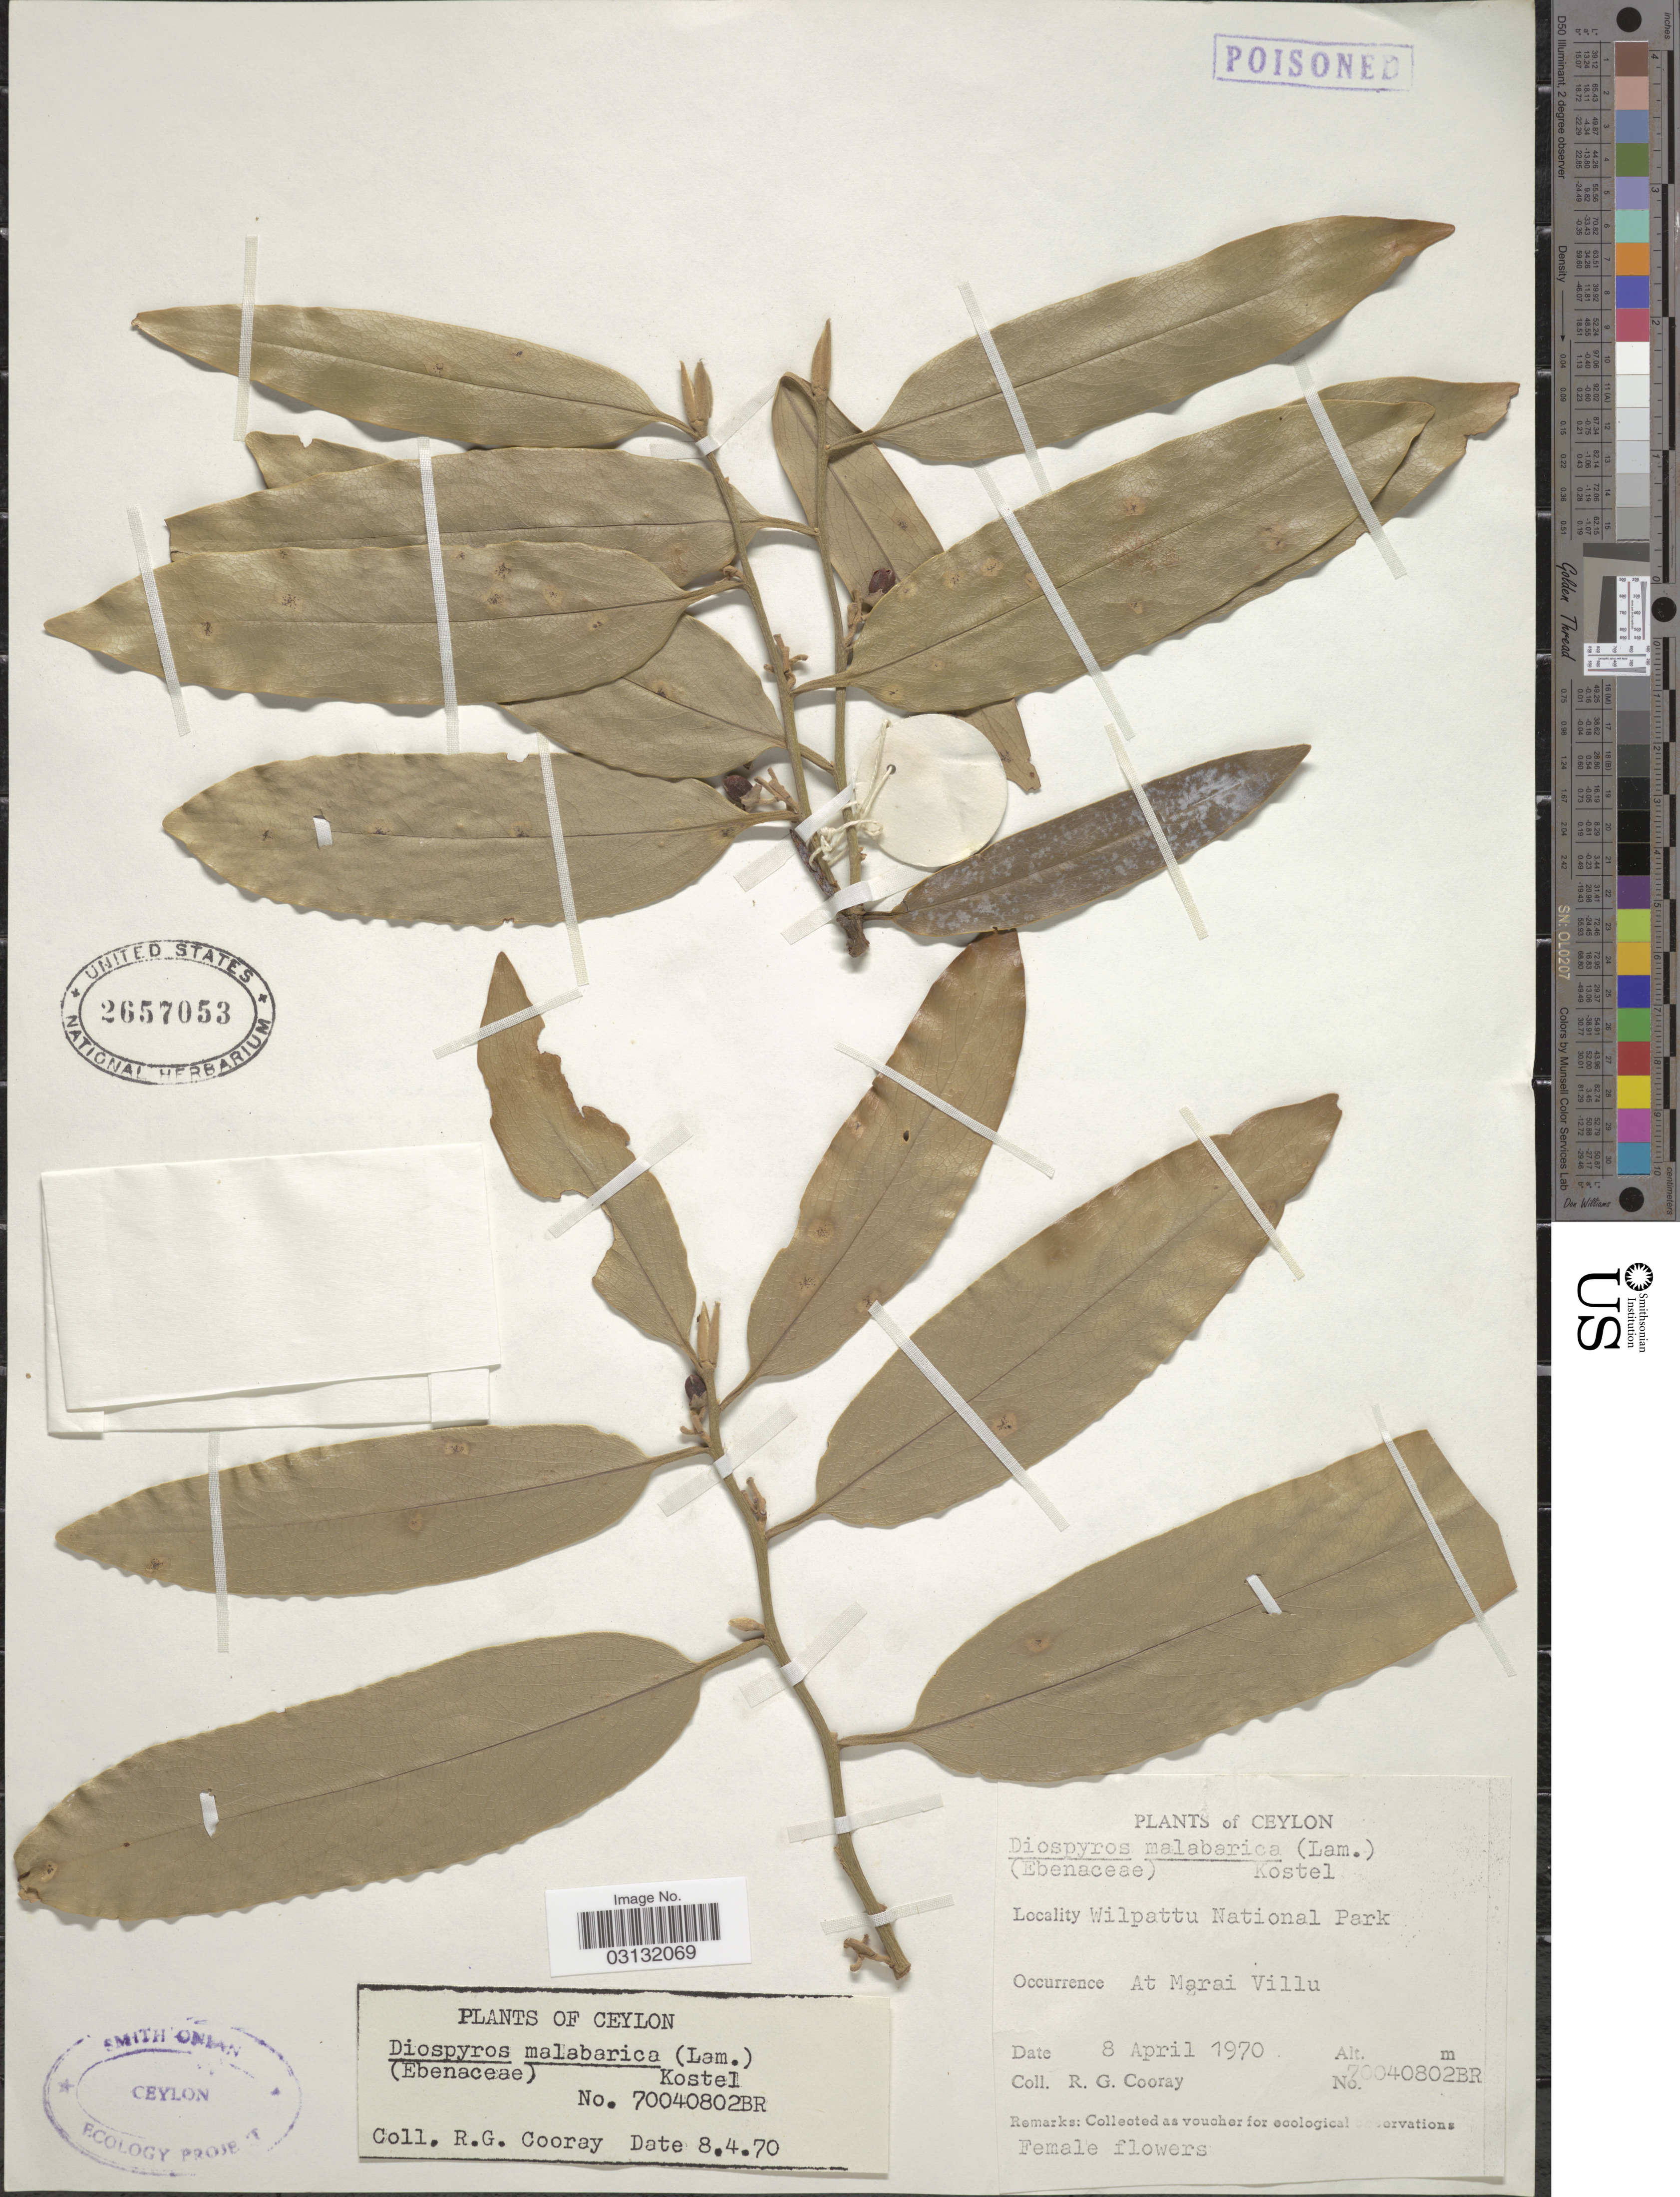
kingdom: Plantae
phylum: Tracheophyta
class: Magnoliopsida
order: Ericales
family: Ebenaceae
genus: Diospyros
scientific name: Diospyros malabarica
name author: (Desr.) Kostel.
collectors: R. Cooray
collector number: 70040802BR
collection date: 1970-04-08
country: Sri Lanka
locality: Ceylon, Wilpattu National Park, At Marai Villu.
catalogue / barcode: US 2657053